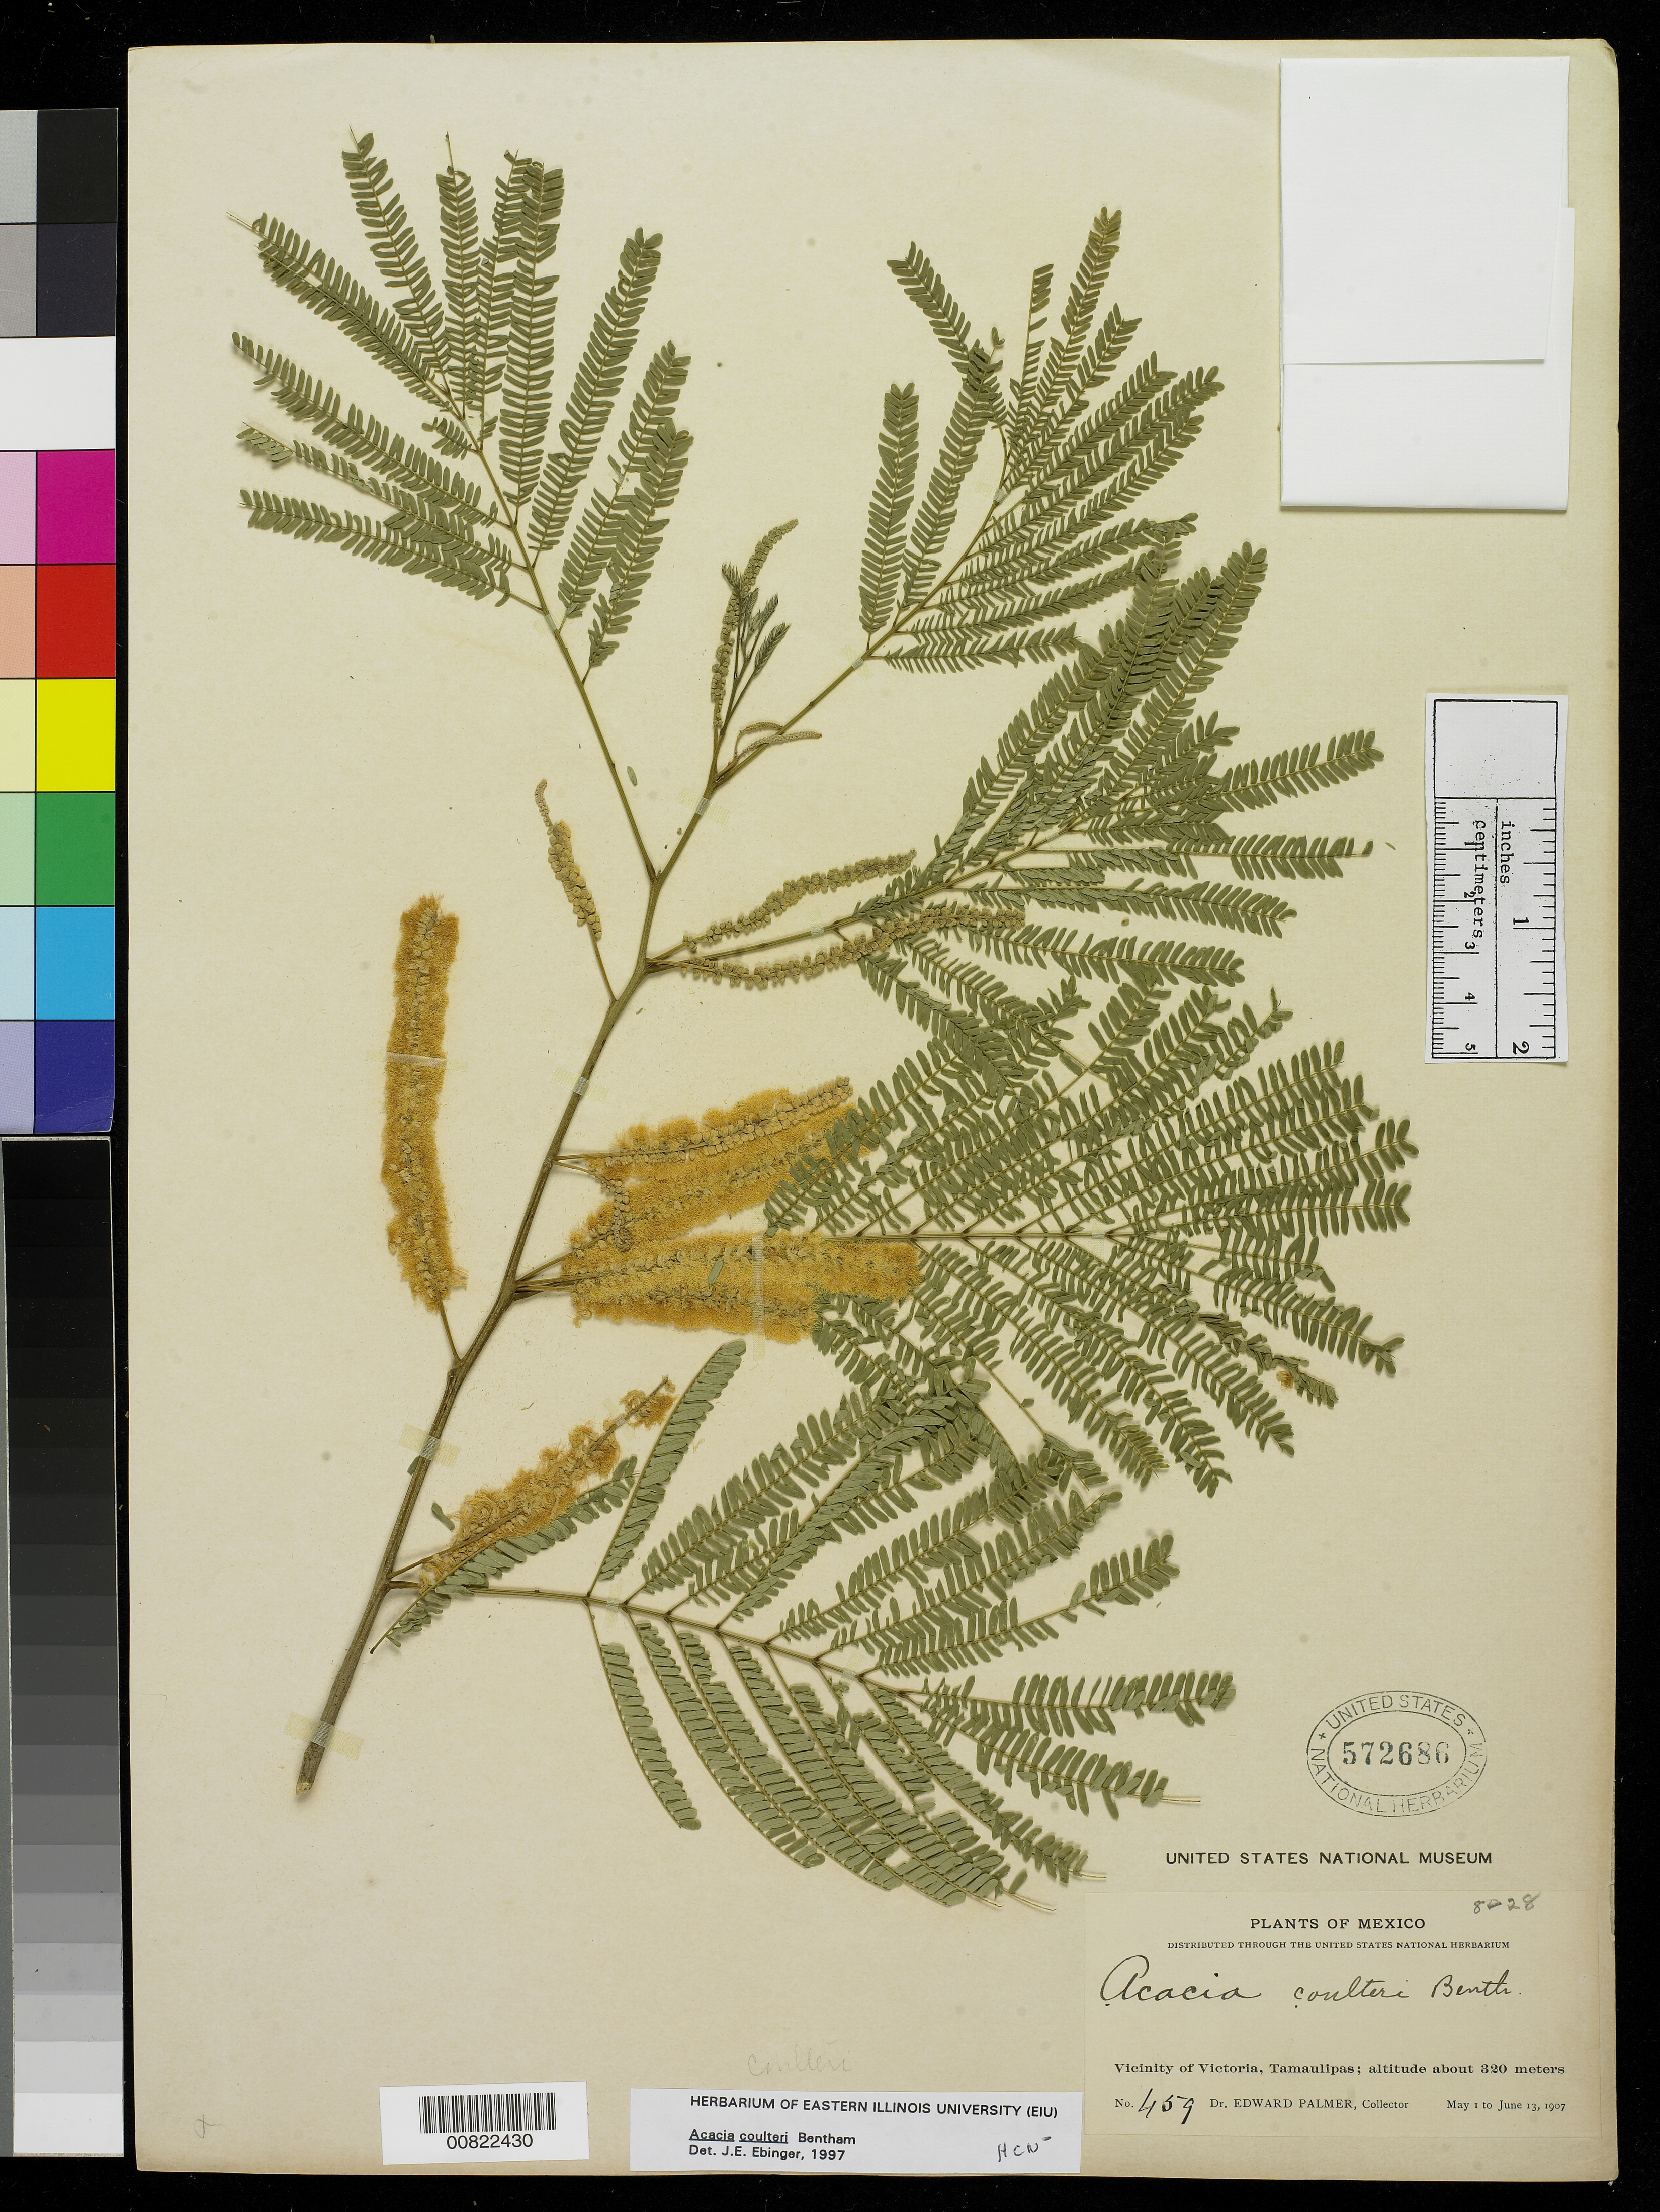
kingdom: Plantae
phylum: Tracheophyta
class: Magnoliopsida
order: Fabales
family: Fabaceae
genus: Mariosousa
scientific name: Mariosousa coulteri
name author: (Benth.) Seigler & Ebinger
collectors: E. Palmer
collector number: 459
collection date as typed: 01 May 1907 to 13 Jun 1907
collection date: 1907-05-01/1907-06-13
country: Mexico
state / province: Tamaulipas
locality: Vicinity of Victoria.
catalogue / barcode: US 572686